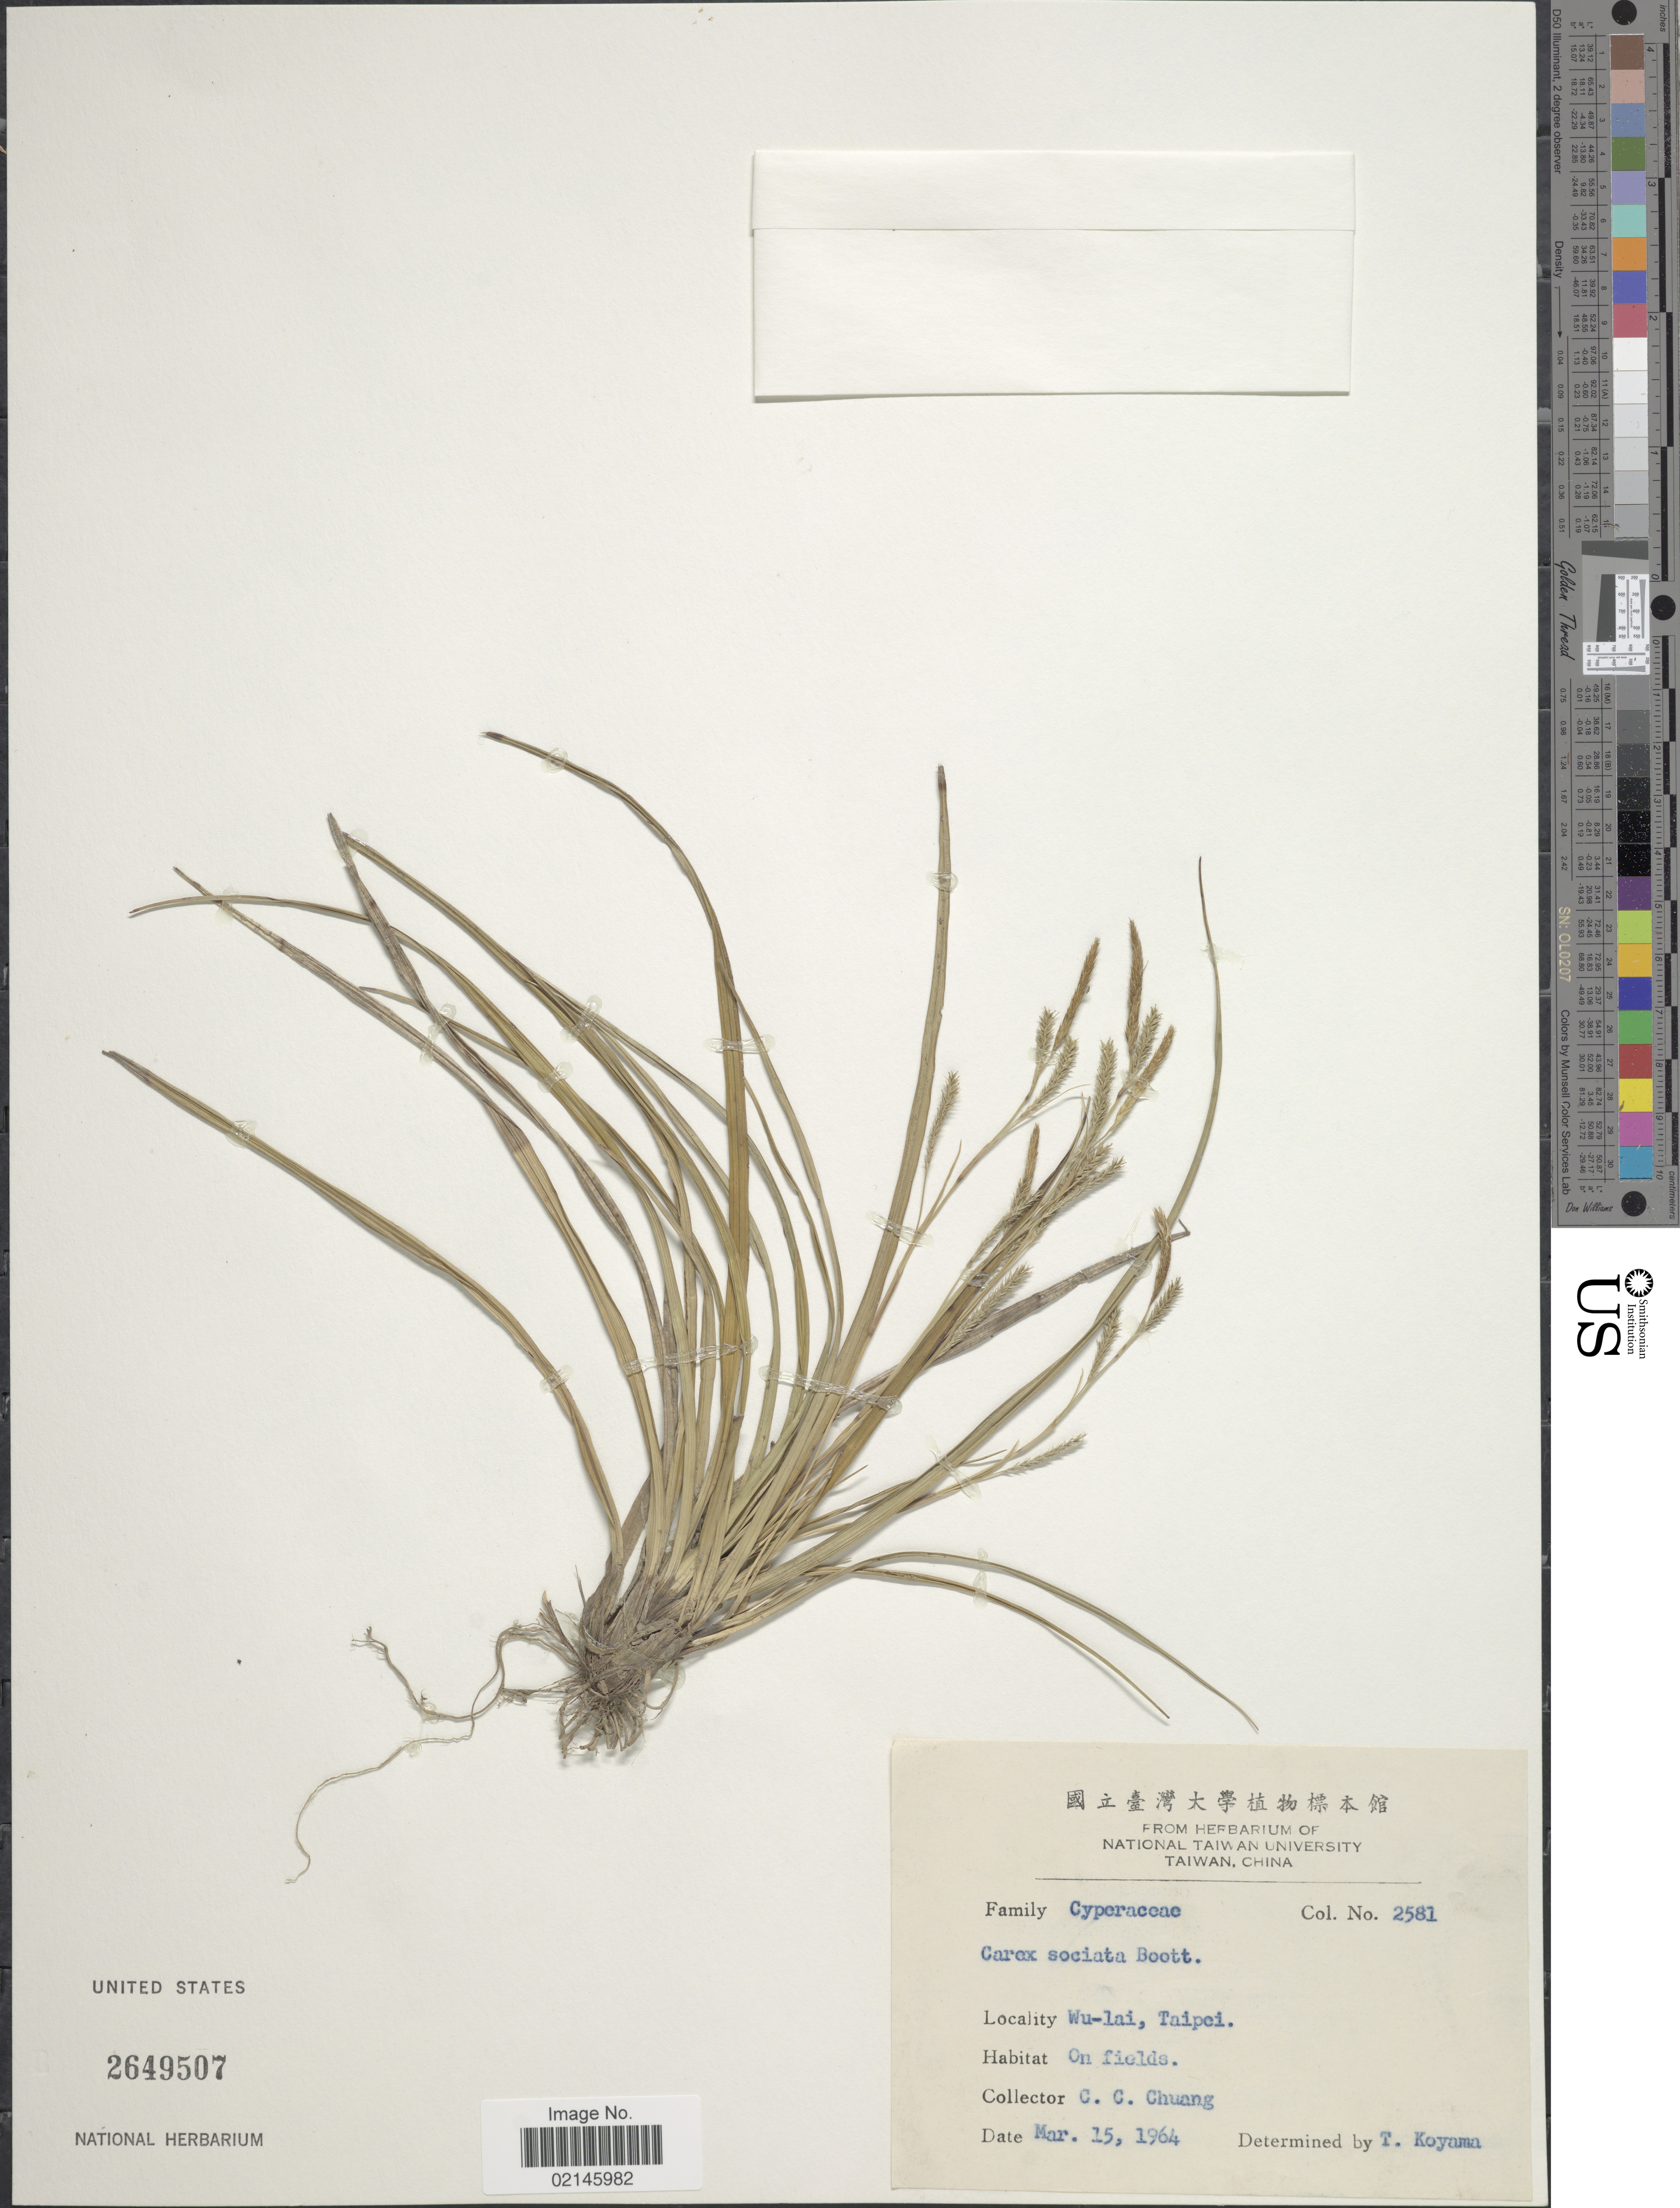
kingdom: Plantae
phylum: Tracheophyta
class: Liliopsida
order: Poales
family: Cyperaceae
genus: Carex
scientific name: Carex sociata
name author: Boott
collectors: C. C. Chuang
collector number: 2581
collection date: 1964-03-15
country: Taiwan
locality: Wu-lai, Taipei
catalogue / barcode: US 2649507